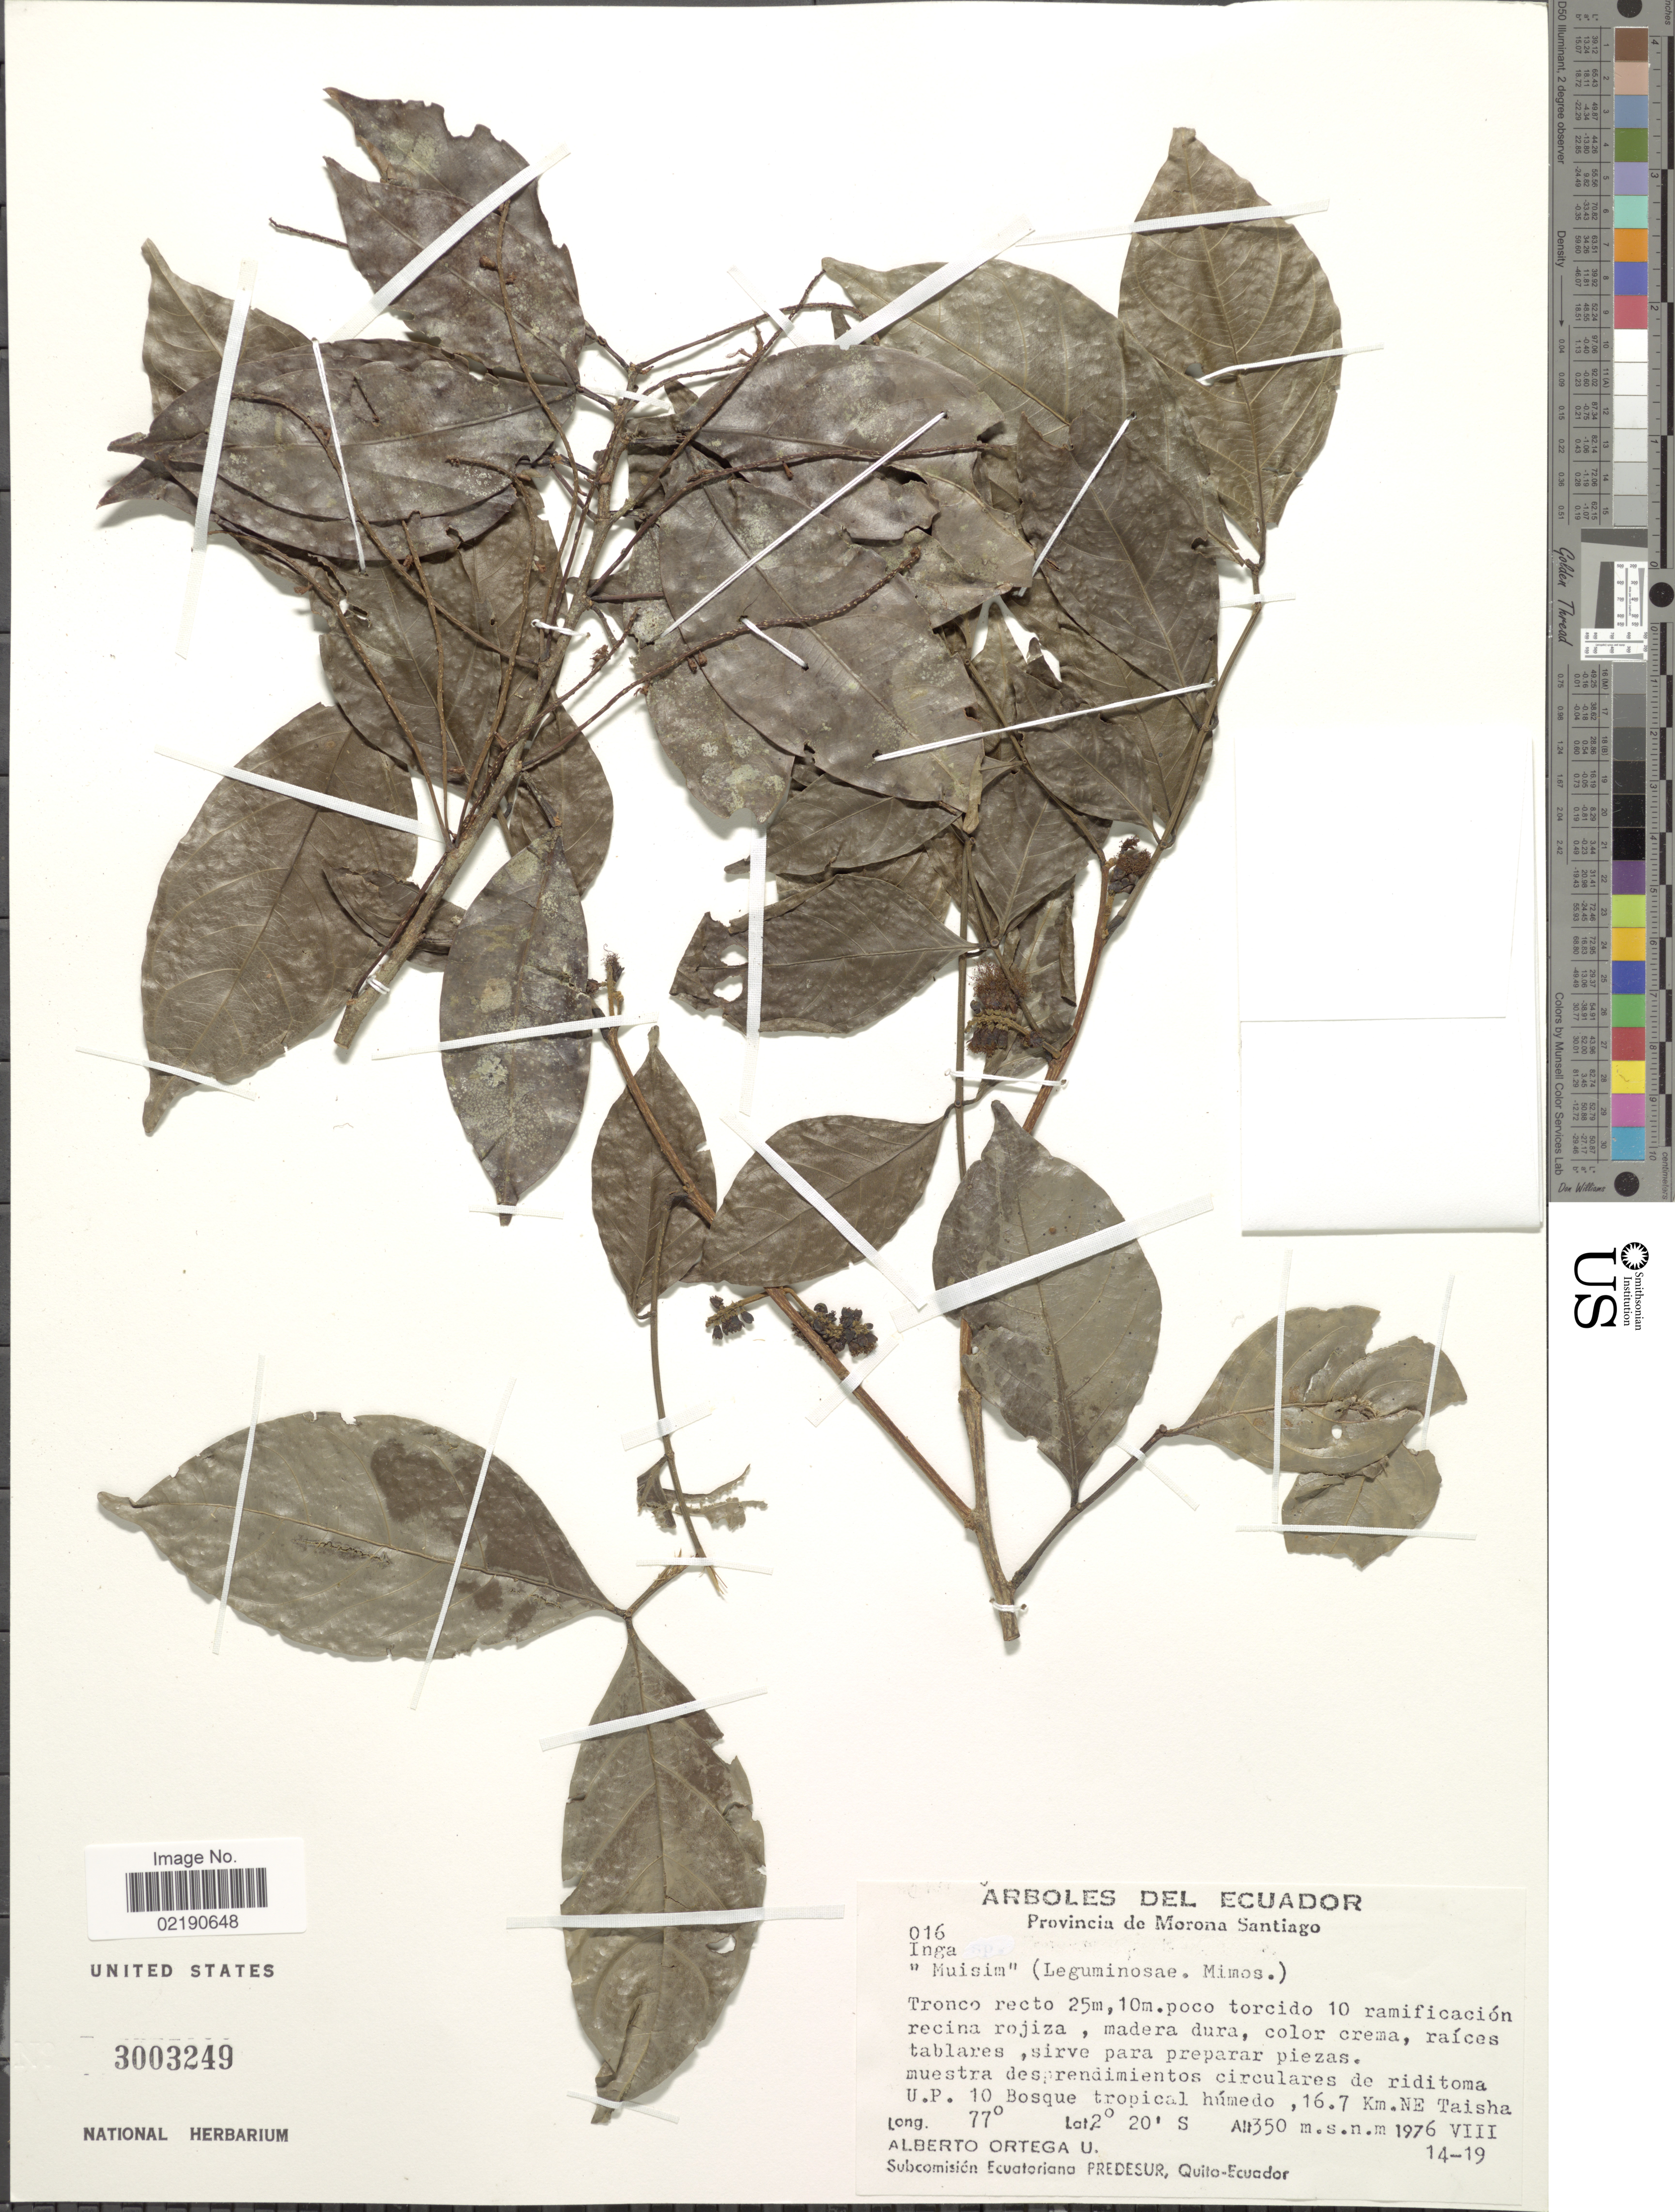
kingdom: Plantae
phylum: Tracheophyta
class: Magnoliopsida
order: Fabales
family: Fabaceae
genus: Inga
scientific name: Inga sp.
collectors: A. T. Ortega U.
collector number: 016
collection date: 1976-08-14/1976-08-19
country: Ecuador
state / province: Morona-Santiago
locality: U. P. 10 Bosque tropical humedo, 16.7 km NE Taisha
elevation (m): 350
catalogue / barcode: US 3003249